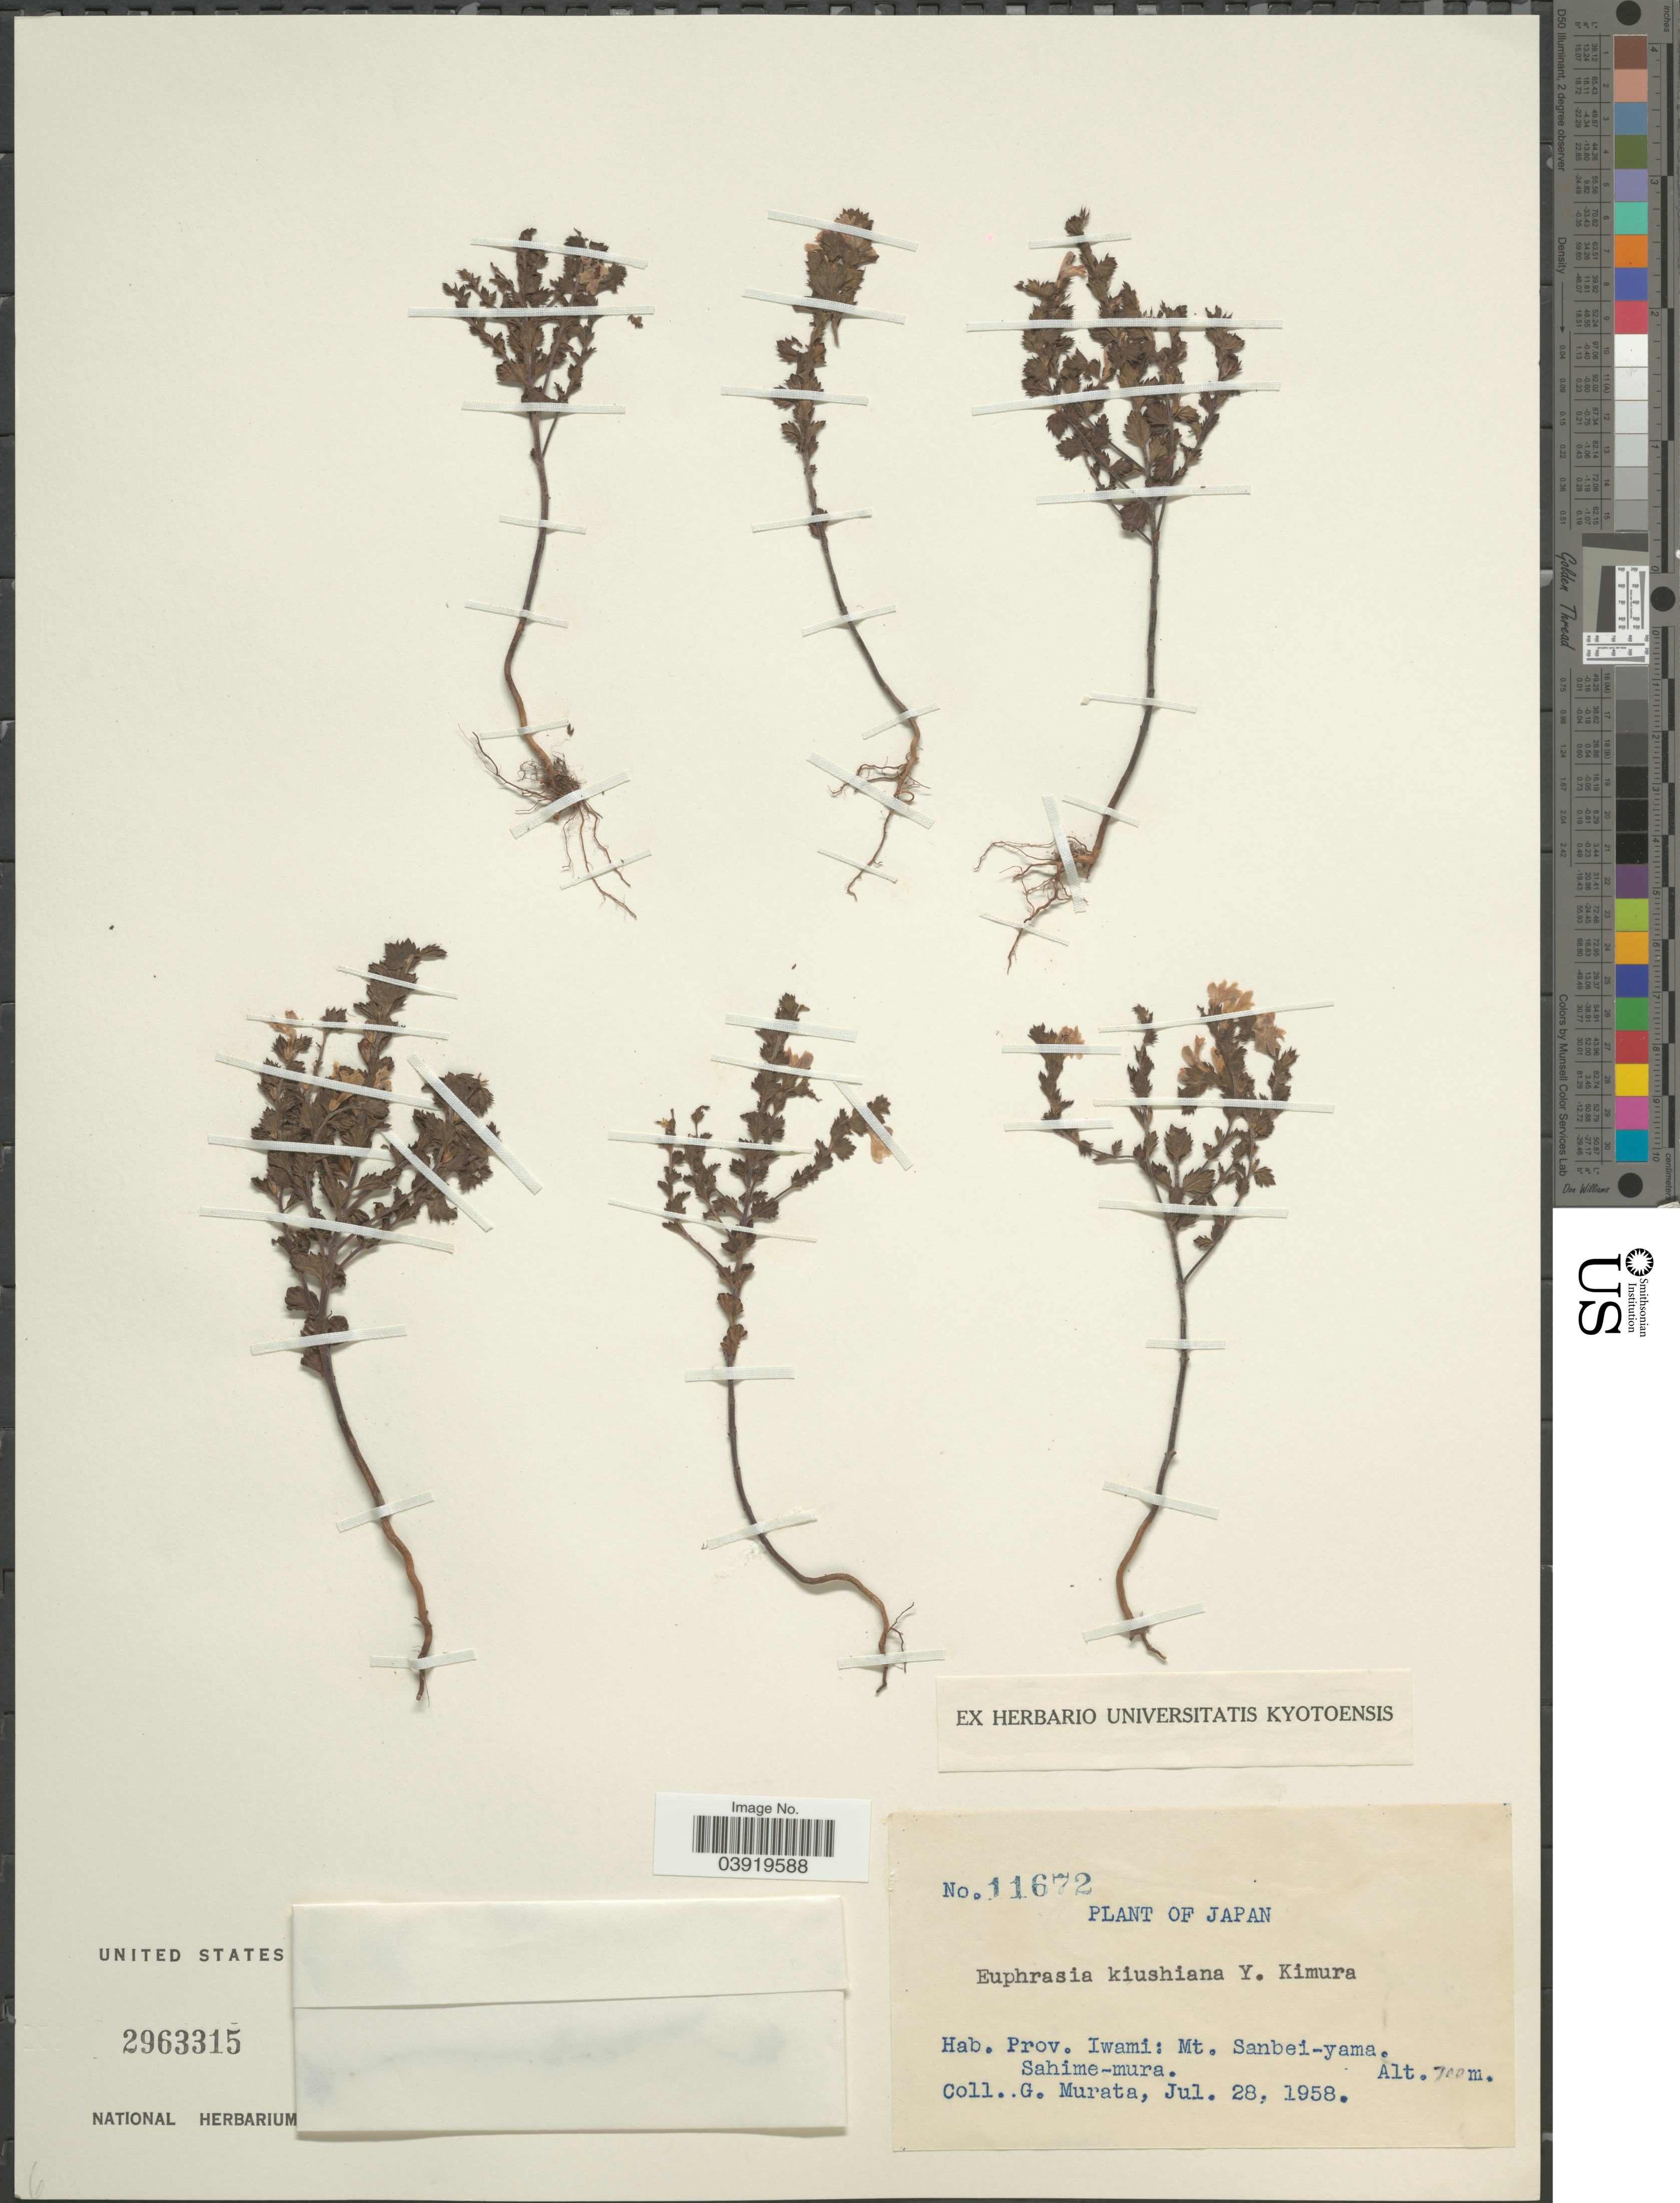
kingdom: Plantae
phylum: Tracheophyta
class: Magnoliopsida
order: Lamiales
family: Orobanchaceae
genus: Euphrasia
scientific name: Euphrasia kiusiana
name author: Kimura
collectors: G. Murata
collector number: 11672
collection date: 1958-07-28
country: Japan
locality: Prov. Iwami: Mt. Sanbei-yama. Sahime-mura.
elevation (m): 700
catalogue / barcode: US 2963315